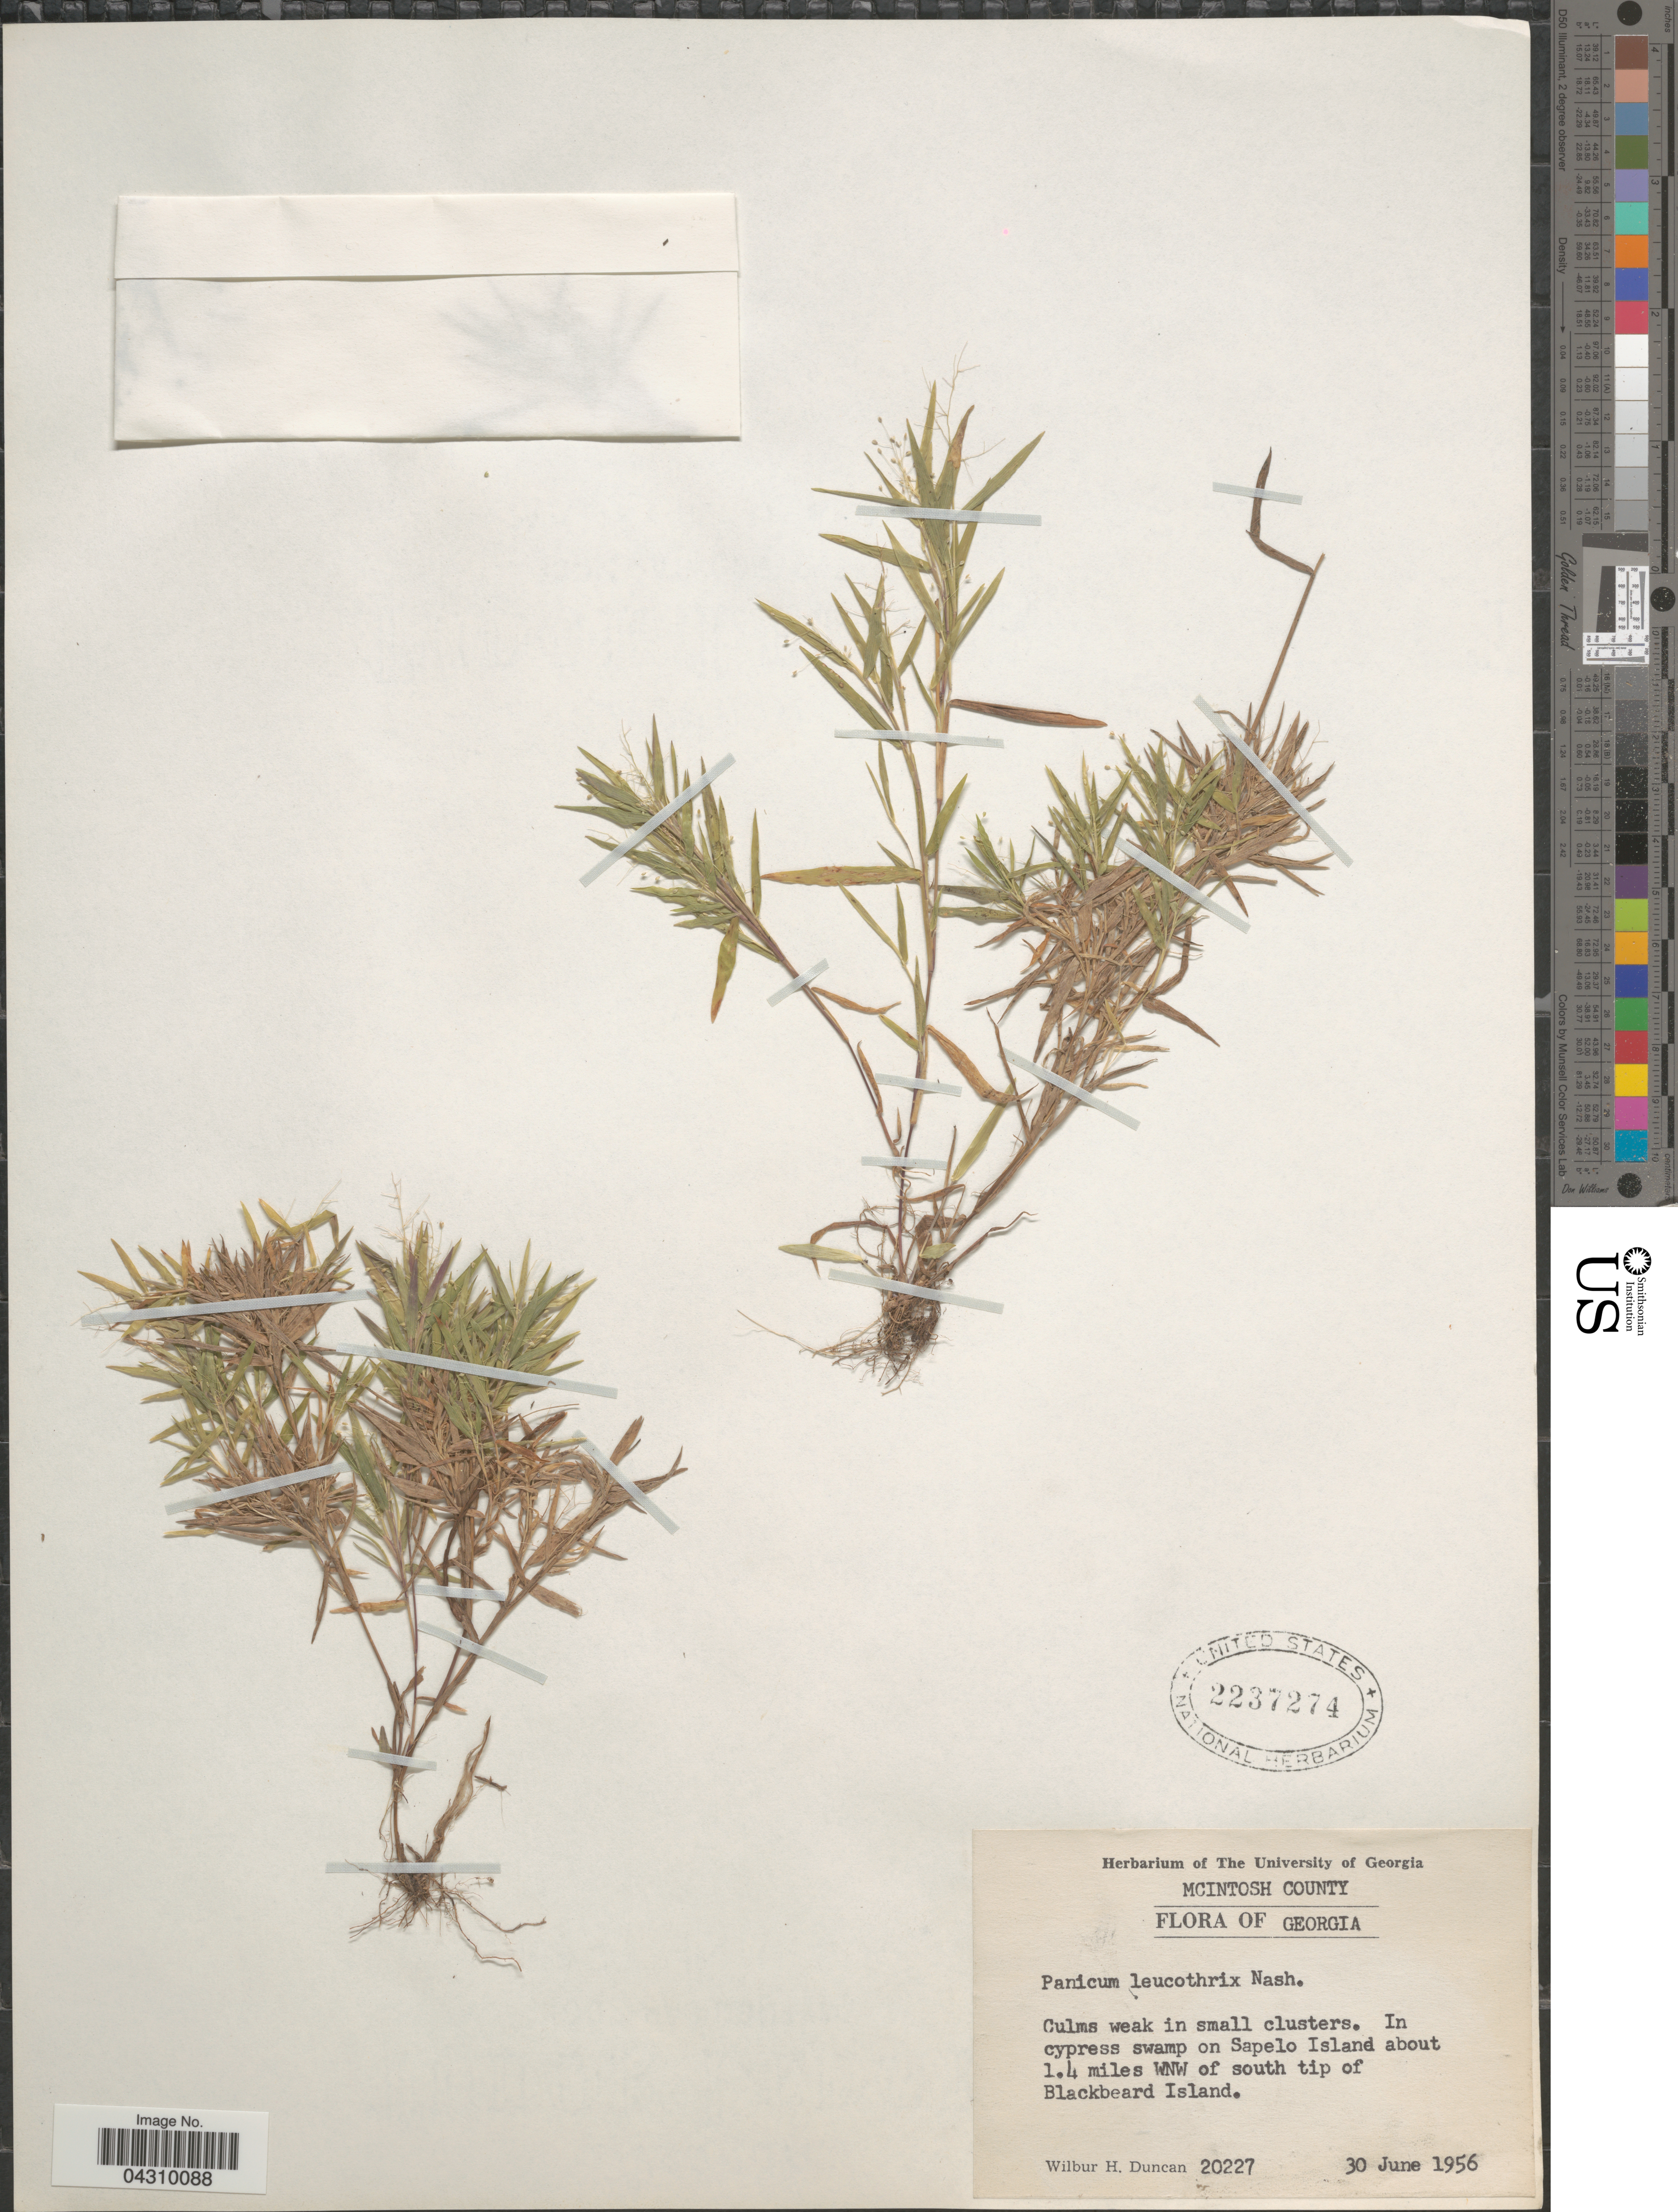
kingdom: Plantae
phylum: Tracheophyta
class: Liliopsida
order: Poales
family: Poaceae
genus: Dichanthelium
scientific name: Dichanthelium acuminatum var. acuminatum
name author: (Sw.) Gould & C.A. Clark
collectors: W. H. Duncan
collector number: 20227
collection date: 1956-06-30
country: United States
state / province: Georgia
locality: McIntosh County. In cypress swamp on Sapelo Island about 1.4 miles WNW of south tip of Blackbeard Island.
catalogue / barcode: US 2237274